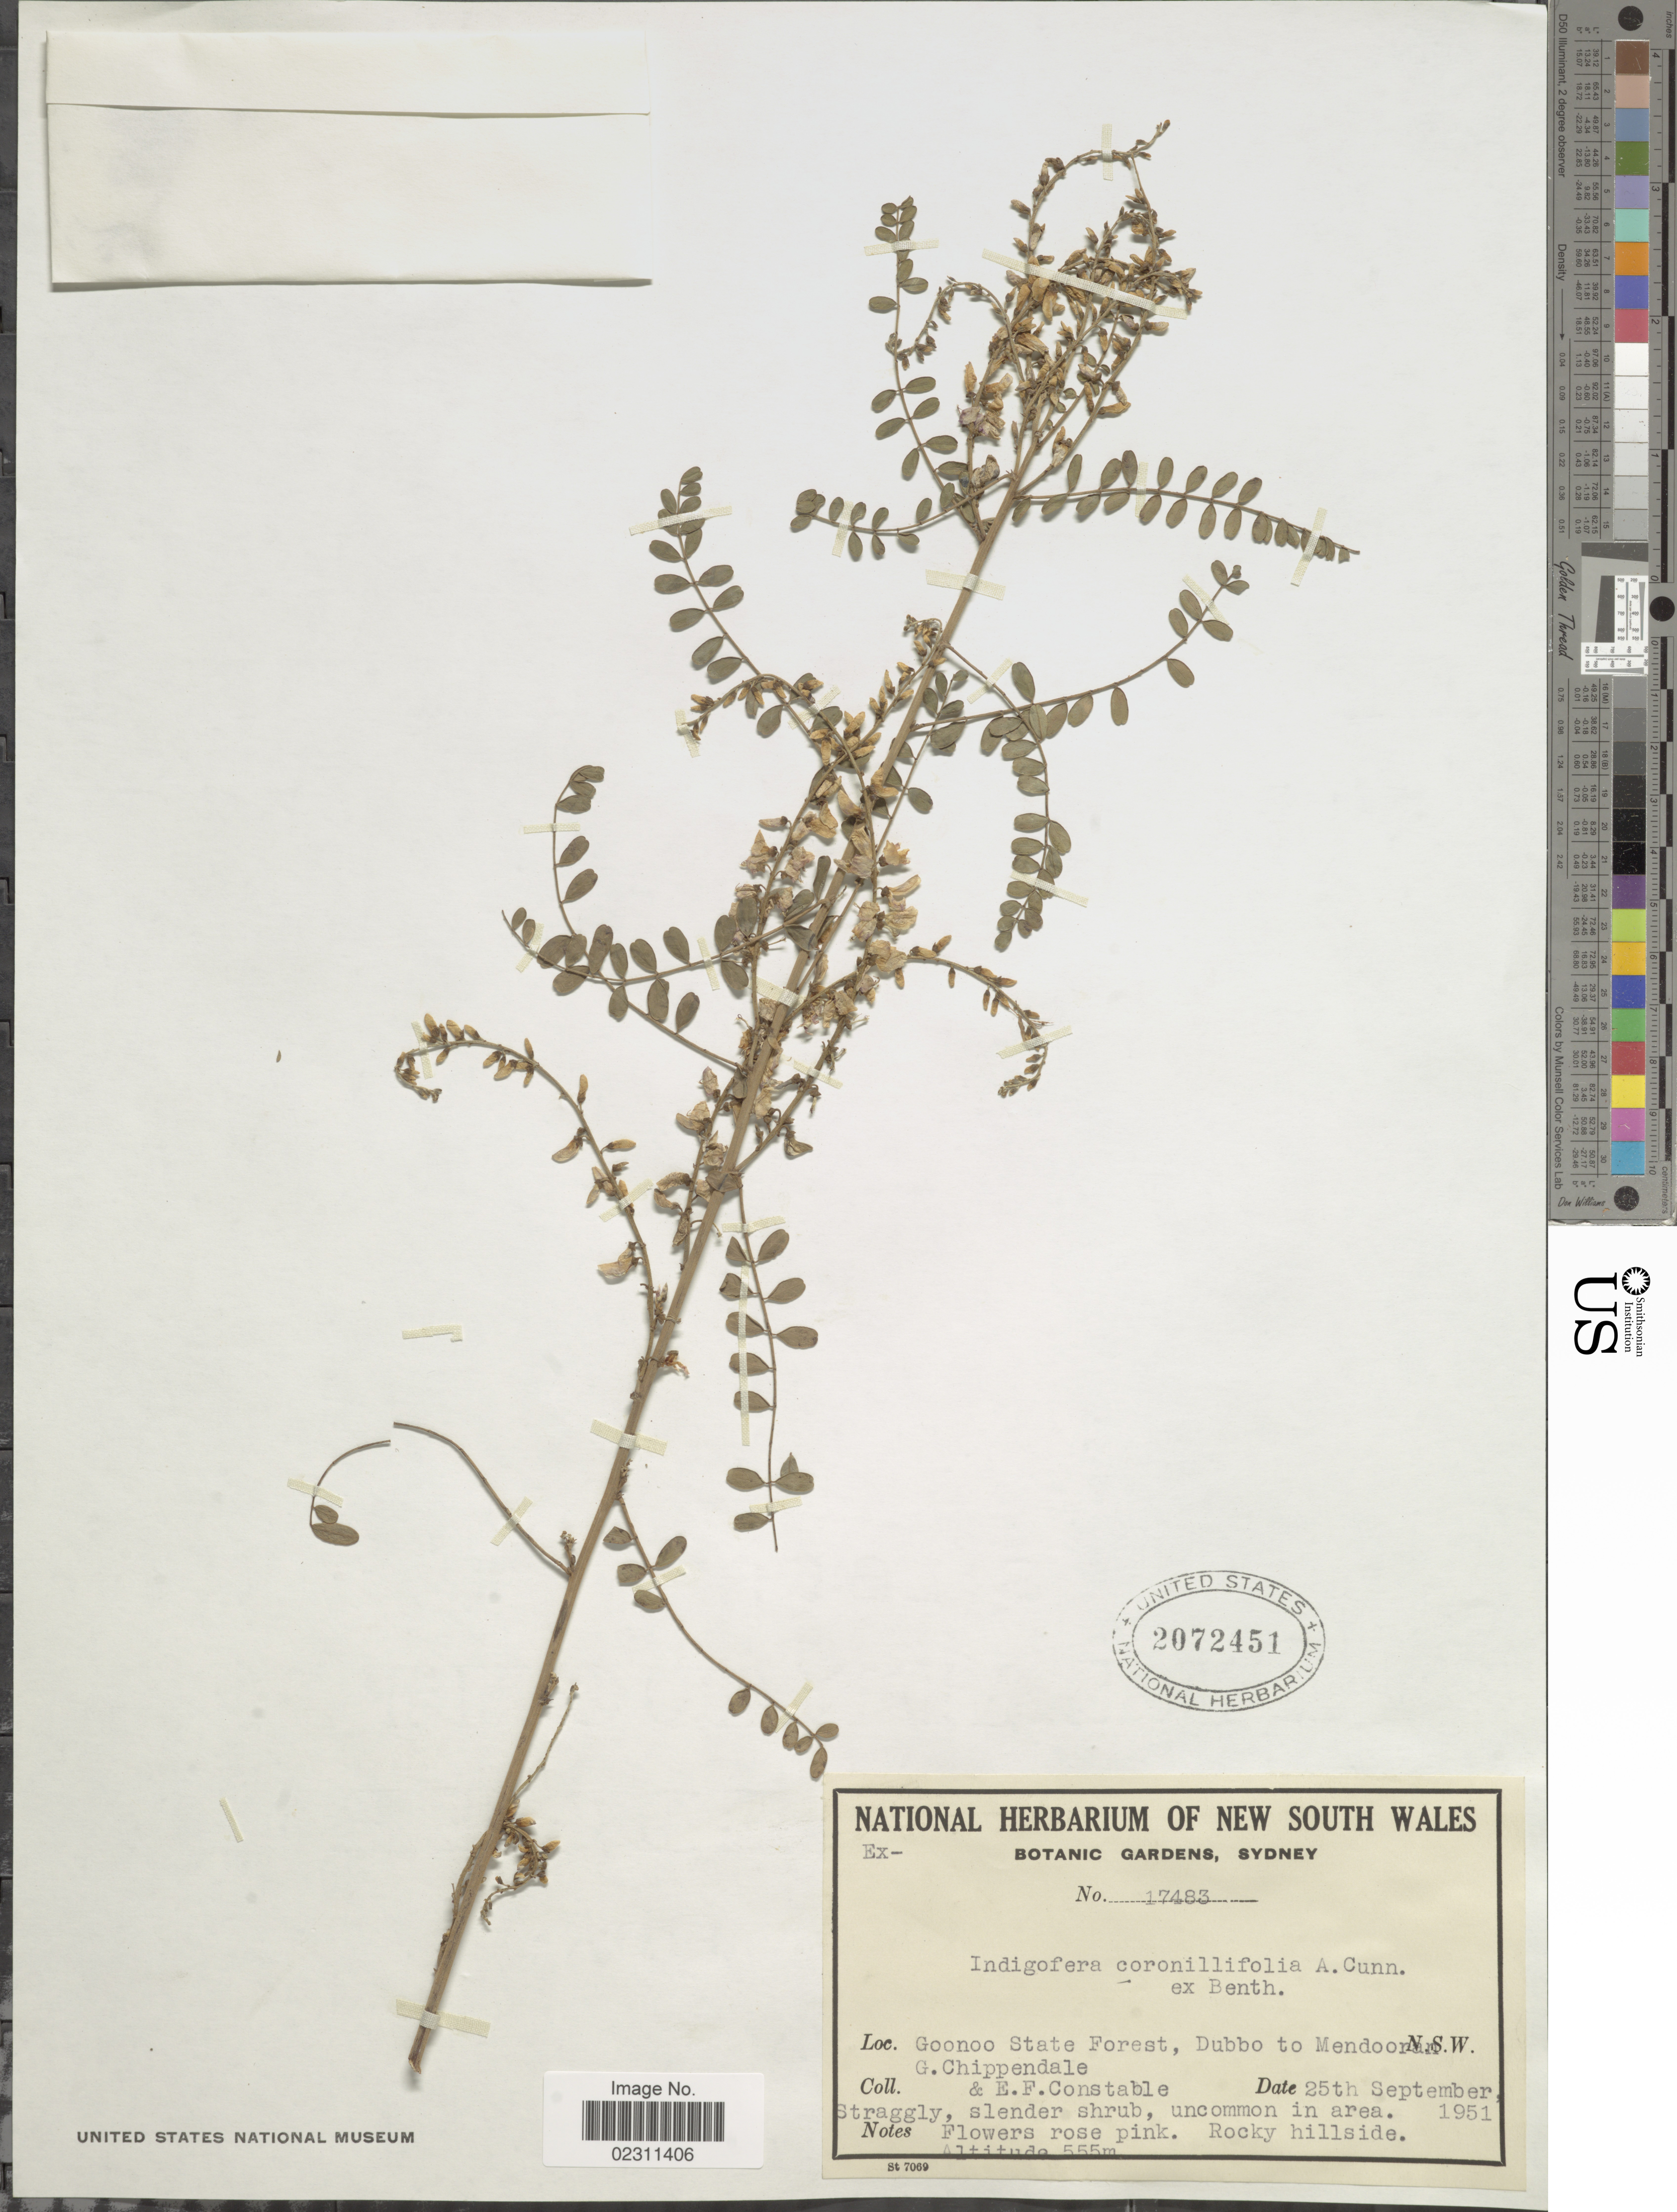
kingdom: Plantae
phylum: Tracheophyta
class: Magnoliopsida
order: Fabales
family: Fabaceae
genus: Indigofera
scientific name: Indigofera coronillifolia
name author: Benth.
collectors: G. Chippendale & E. F. Constable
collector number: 17483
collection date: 1951-09-25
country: Australia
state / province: New South Wales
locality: Goonoo State Forest, Dubbo to Mendooran, N.S.W.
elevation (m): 555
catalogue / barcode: US 2072451